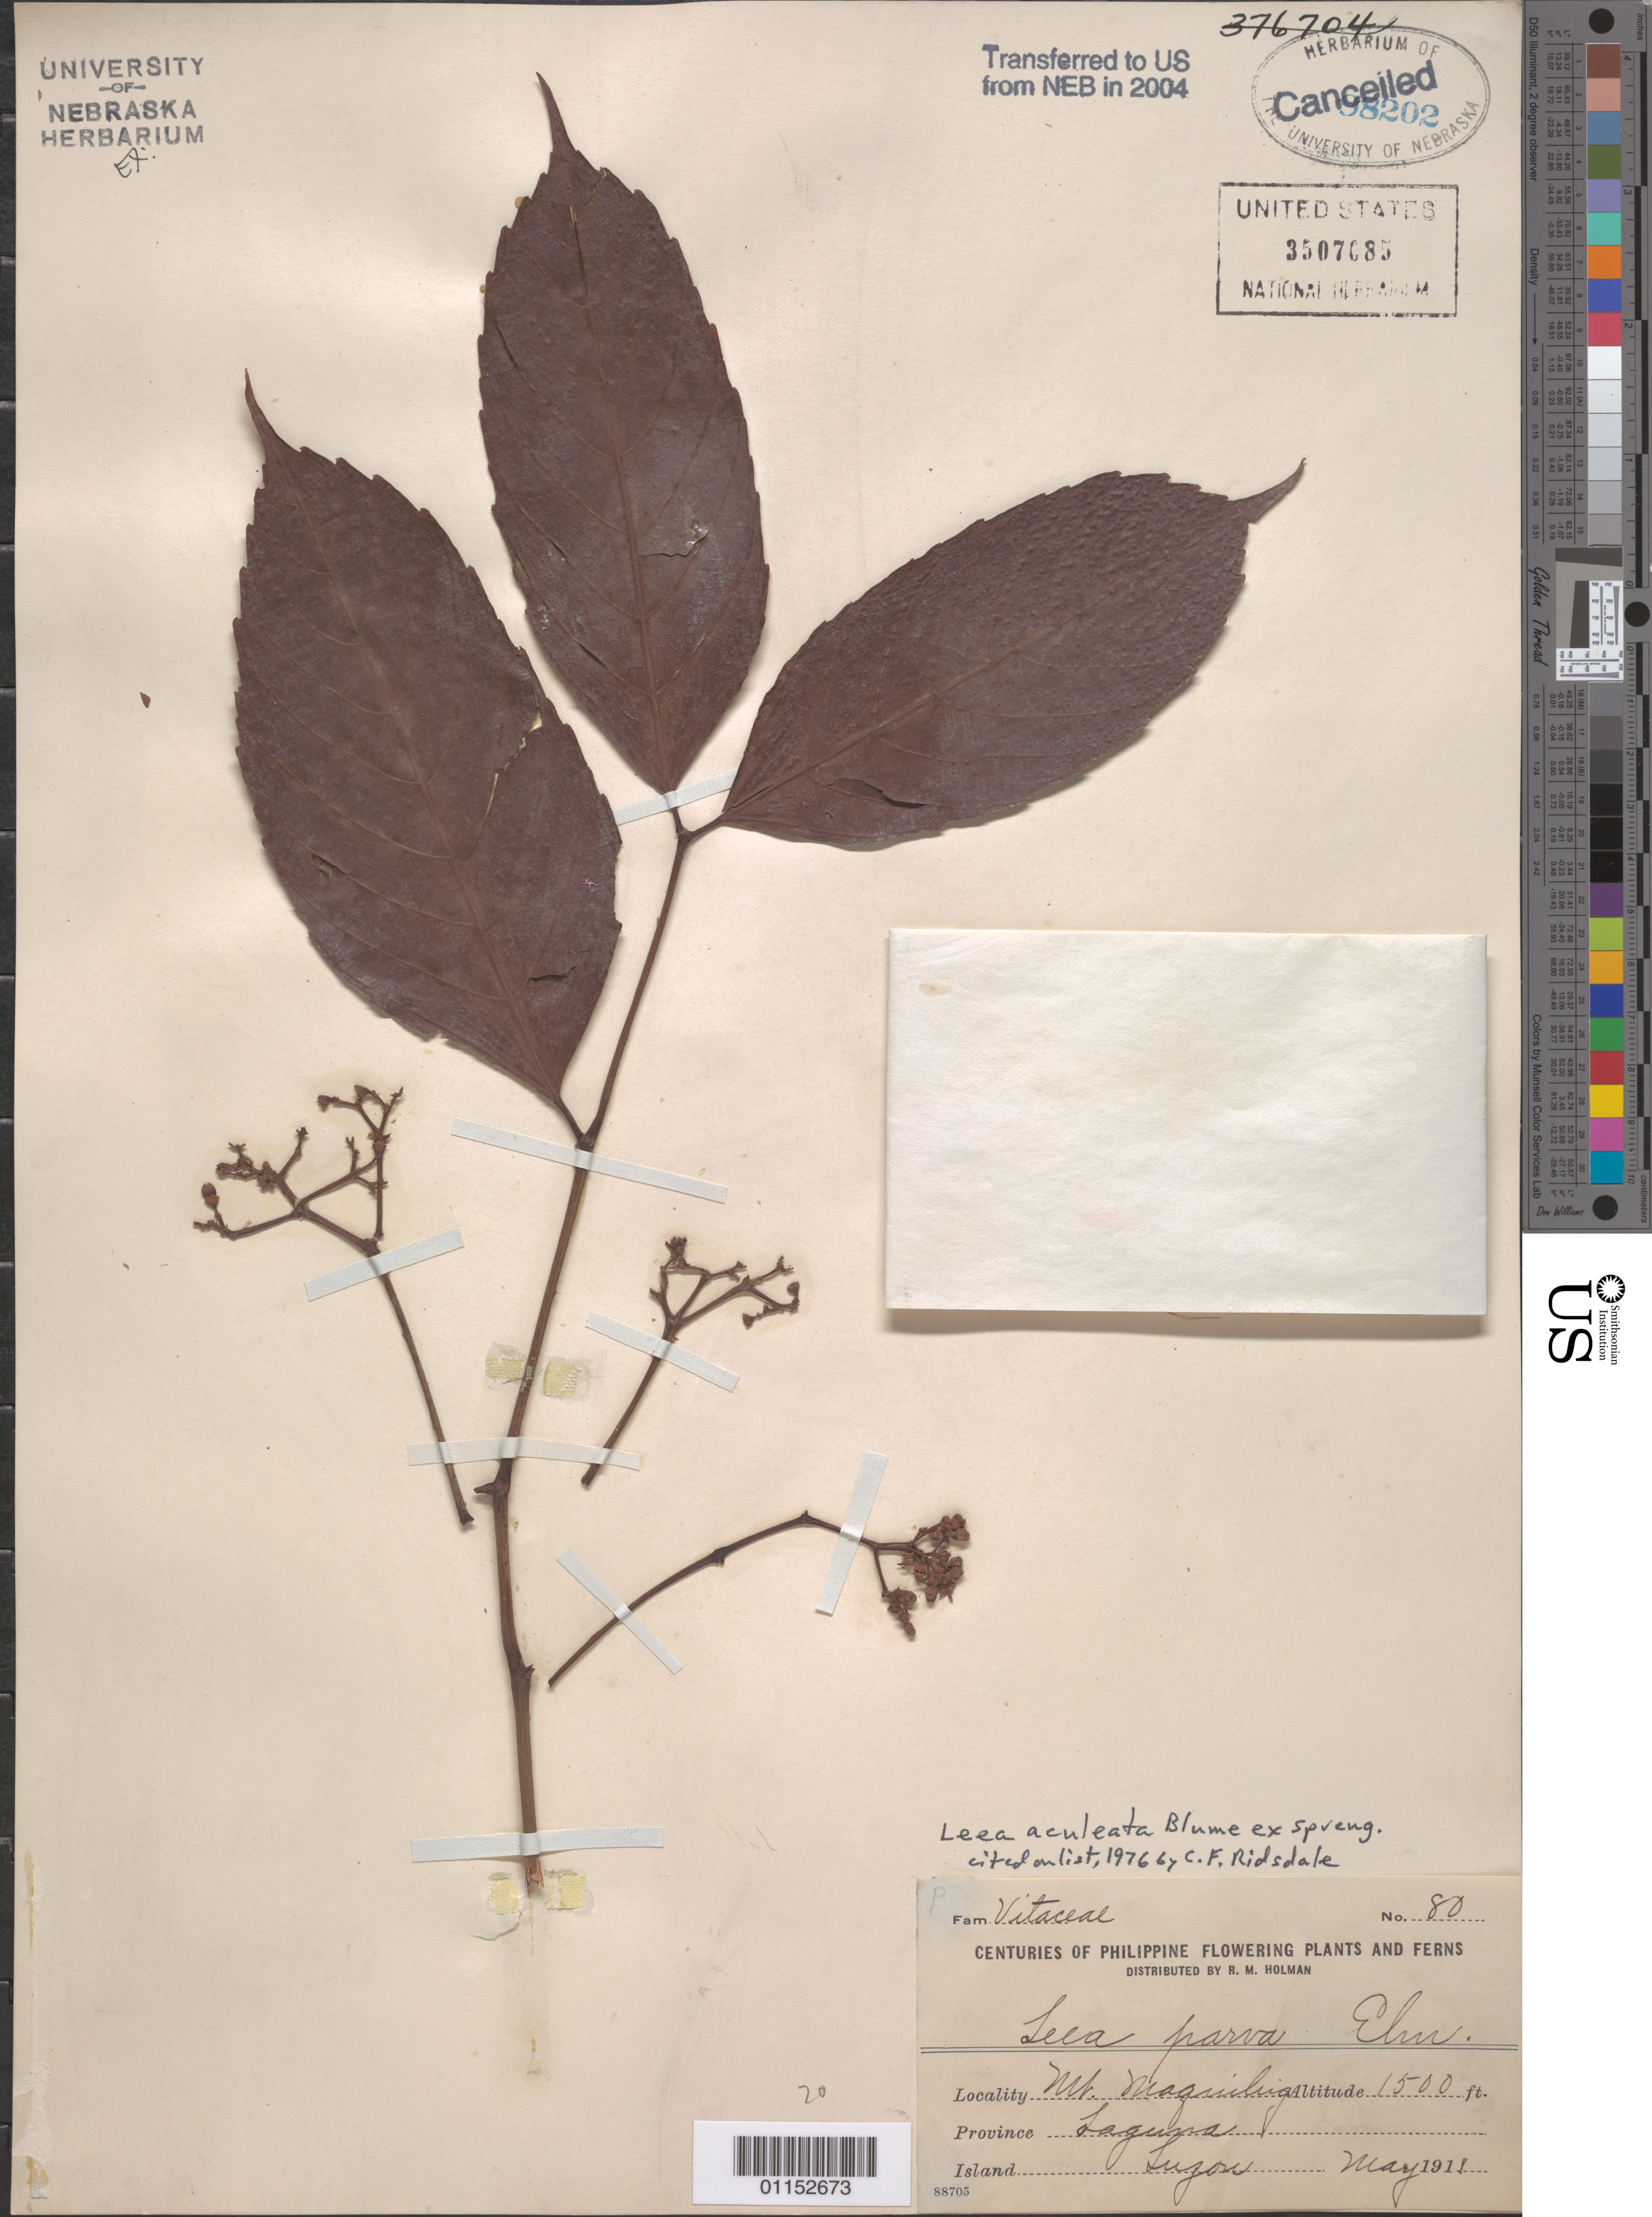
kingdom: Plantae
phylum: Tracheophyta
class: Magnoliopsida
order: Vitales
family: Vitaceae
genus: Leea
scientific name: Leea aculeata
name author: Blume ex Spreng.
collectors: R. Holman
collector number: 80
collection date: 1911-05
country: Philippines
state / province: Calabarzon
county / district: Laguna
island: Luzon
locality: Mt Makiling.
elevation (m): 457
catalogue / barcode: US 3507685